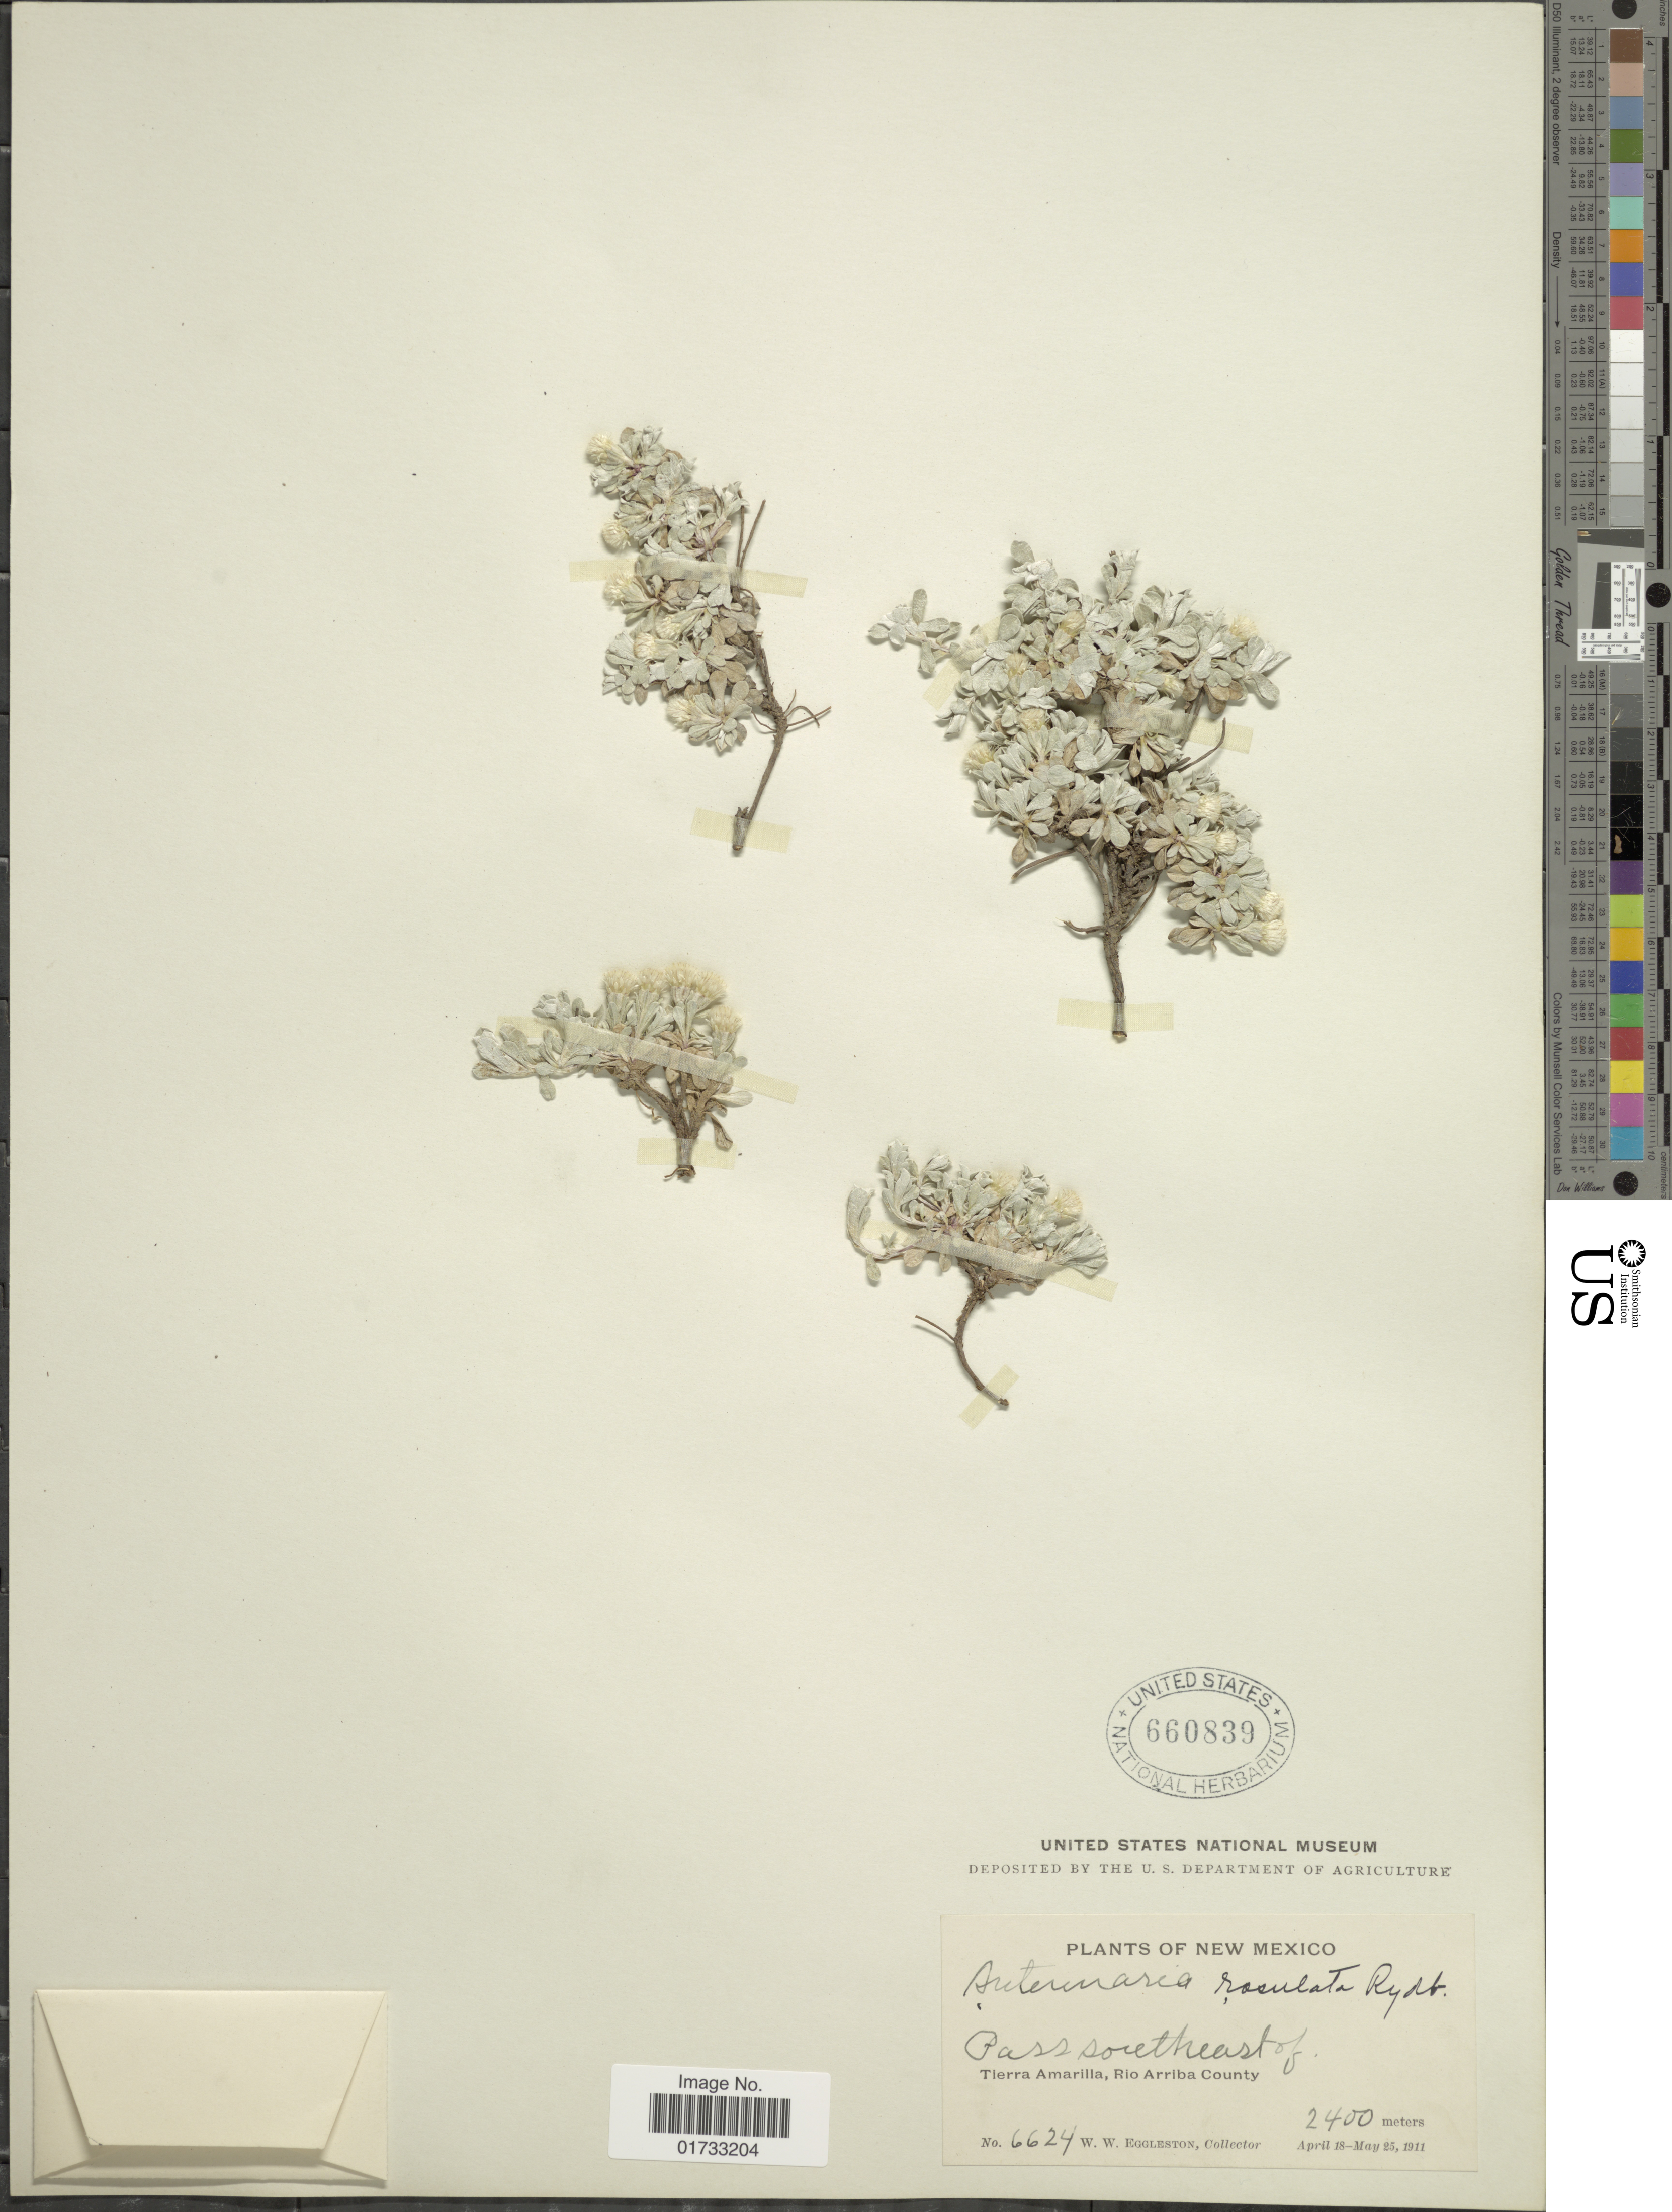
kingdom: Plantae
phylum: Tracheophyta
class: Magnoliopsida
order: Asterales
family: Asteraceae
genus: Antennaria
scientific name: Antennaria rosulata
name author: Rydb.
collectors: W. W. Eggleston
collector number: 6624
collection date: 1911-04-18/1911-05-25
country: United States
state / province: New Mexico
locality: Pass southeast of Tierra Amarilla, Rio Arriba County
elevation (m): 2400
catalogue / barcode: US 660839